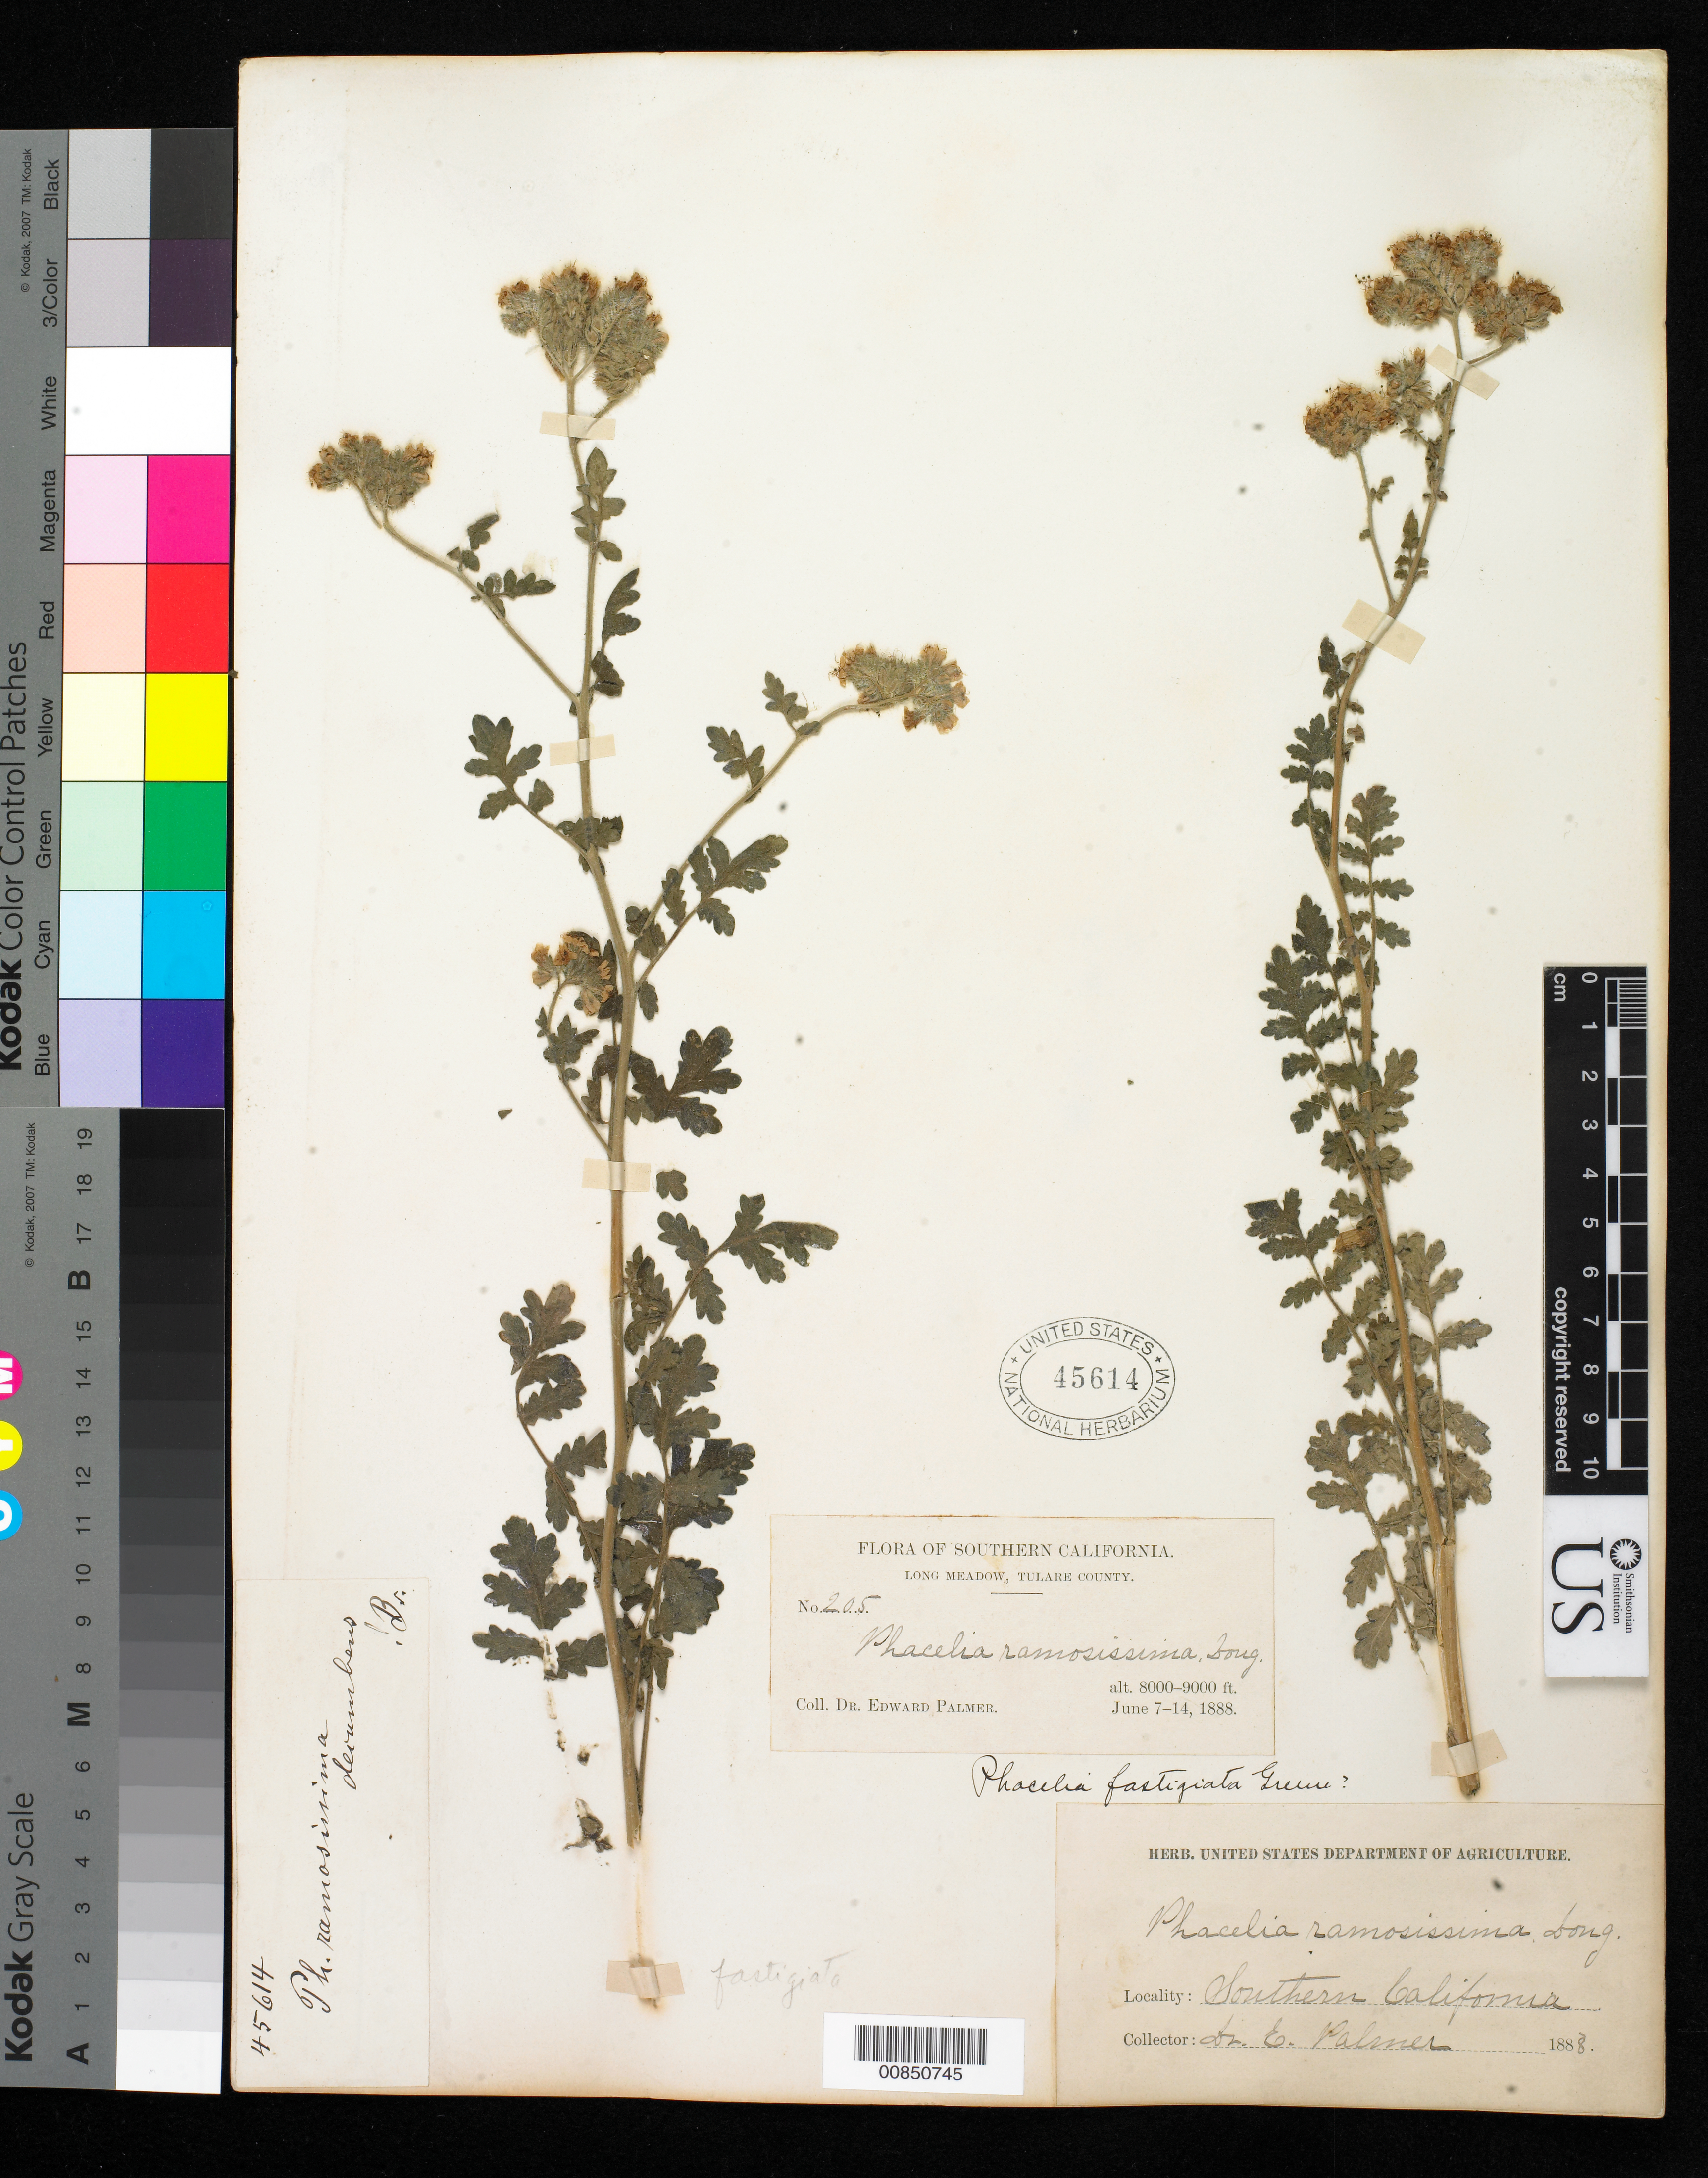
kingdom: Plantae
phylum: Tracheophyta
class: Magnoliopsida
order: Boraginales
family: Hydrophyllaceae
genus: Phacelia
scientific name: Phacelia ramosissima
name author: Douglas ex Lehm.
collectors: E. Palmer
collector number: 205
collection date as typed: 07 Jun 1888 to 14 Jun 1888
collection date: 1888-06-07/1888-06-14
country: United States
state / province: California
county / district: Tulare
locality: Long Meadow, Tulare County, California.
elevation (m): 2438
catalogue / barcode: US 45614